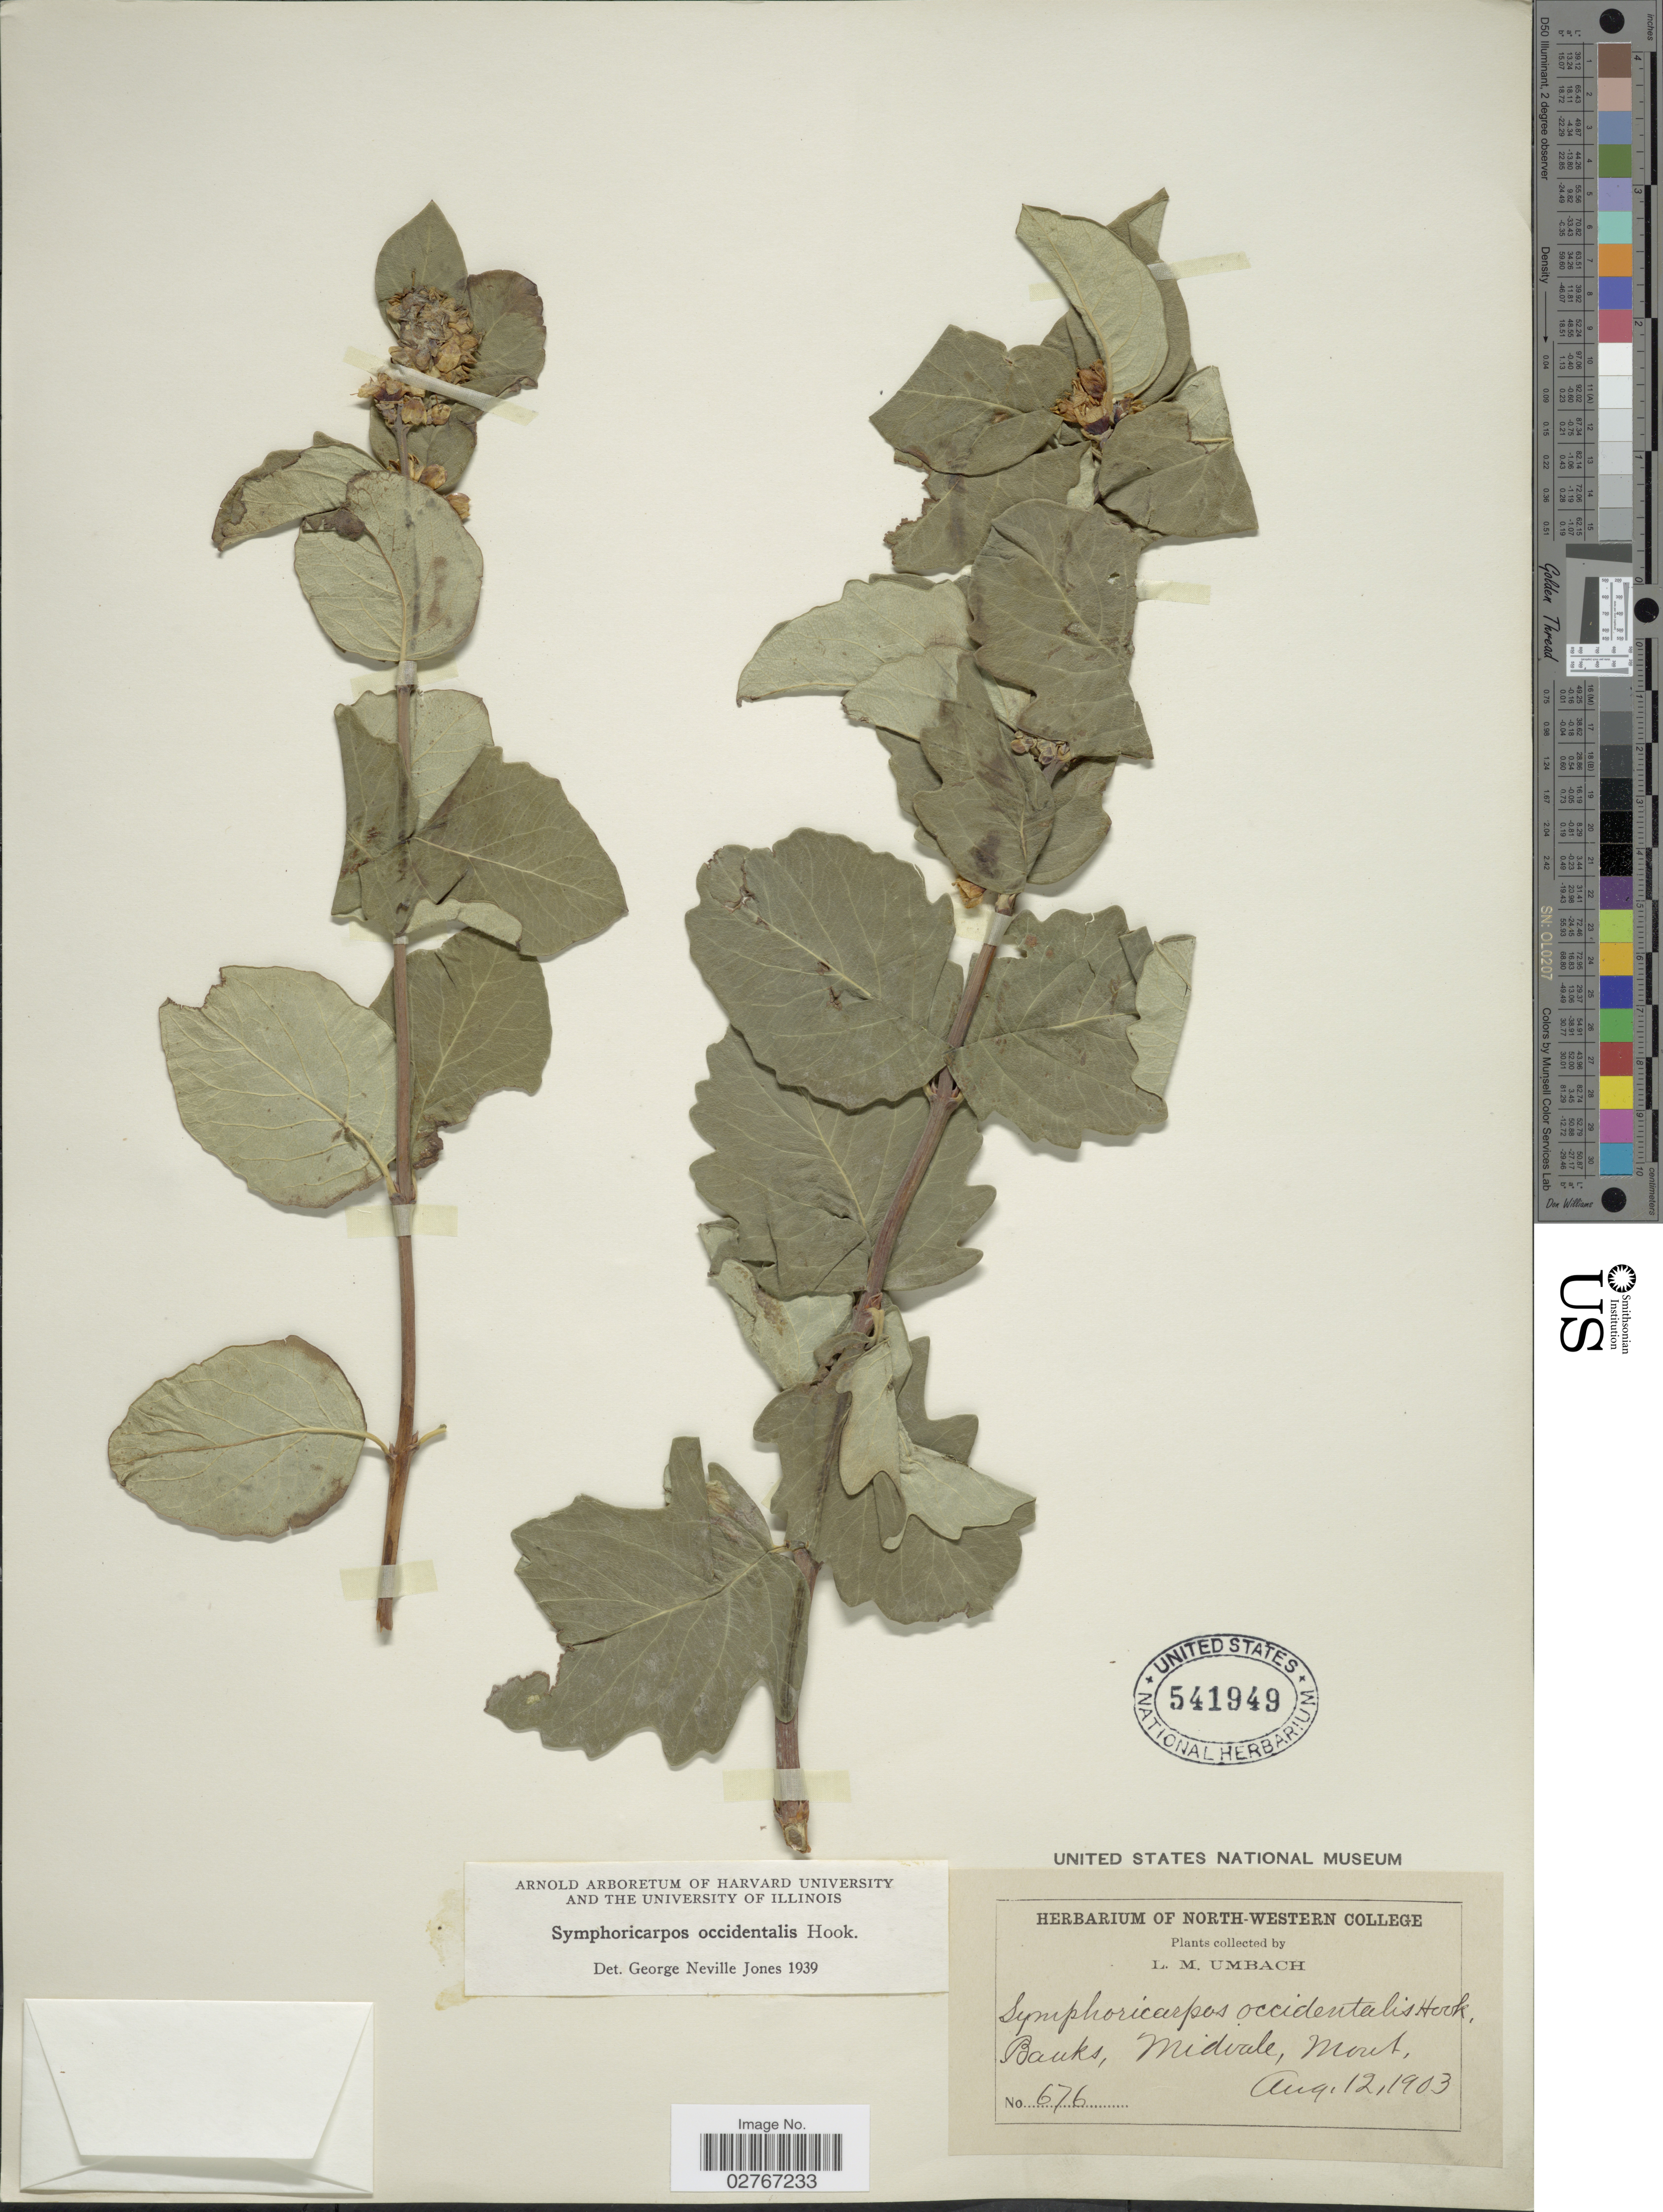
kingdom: Plantae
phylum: Tracheophyta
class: Magnoliopsida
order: Dipsacales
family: Caprifoliaceae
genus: Symphoricarpos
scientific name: Symphoricarpos occidentalis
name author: (R. Br.) Hook.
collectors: L. M. Umbach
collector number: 676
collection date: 1903-08-12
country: United States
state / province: Montana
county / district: Lincoln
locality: Banks, Midvale.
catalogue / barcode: US 541949